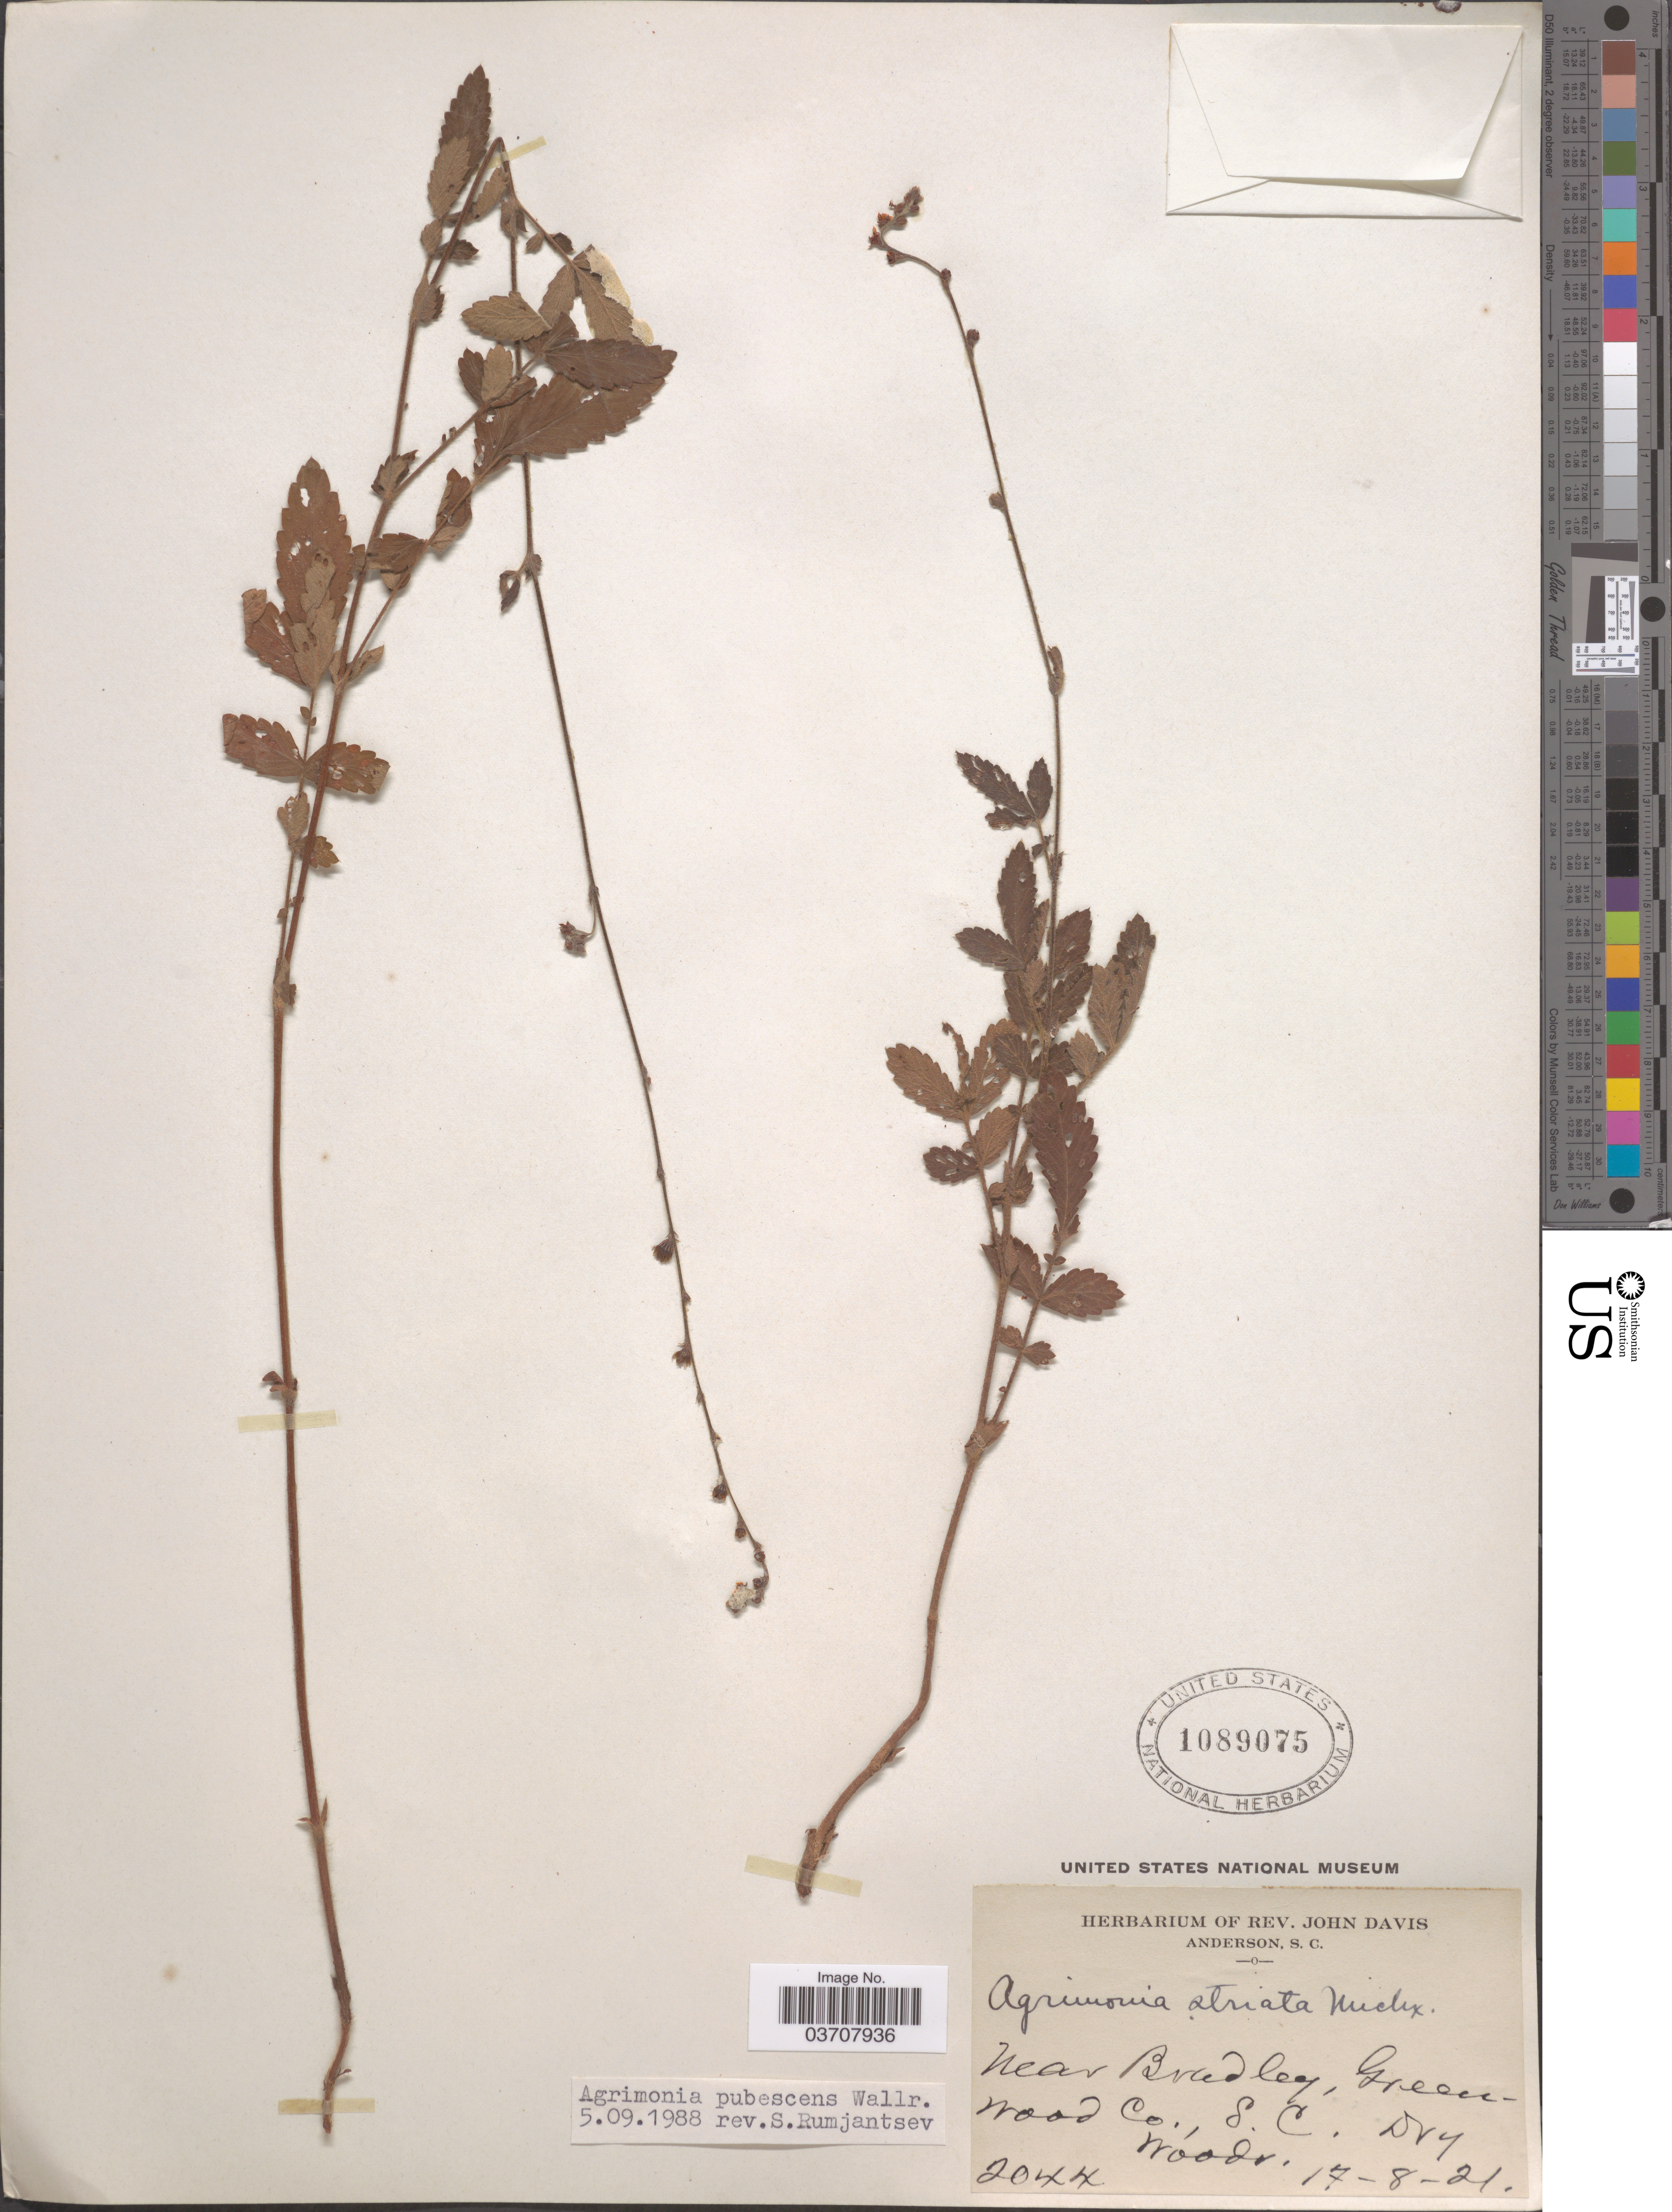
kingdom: Plantae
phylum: Tracheophyta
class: Magnoliopsida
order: Rosales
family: Rosaceae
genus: Agrimonia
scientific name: Agrimonia pubescens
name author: Wallr.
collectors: ex herb. Rev. John Davis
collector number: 2044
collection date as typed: Transcribed d/m/y: 17/8/21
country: United States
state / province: South Carolina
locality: Near Bradley, Greenwood Co.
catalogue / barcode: US 1089075